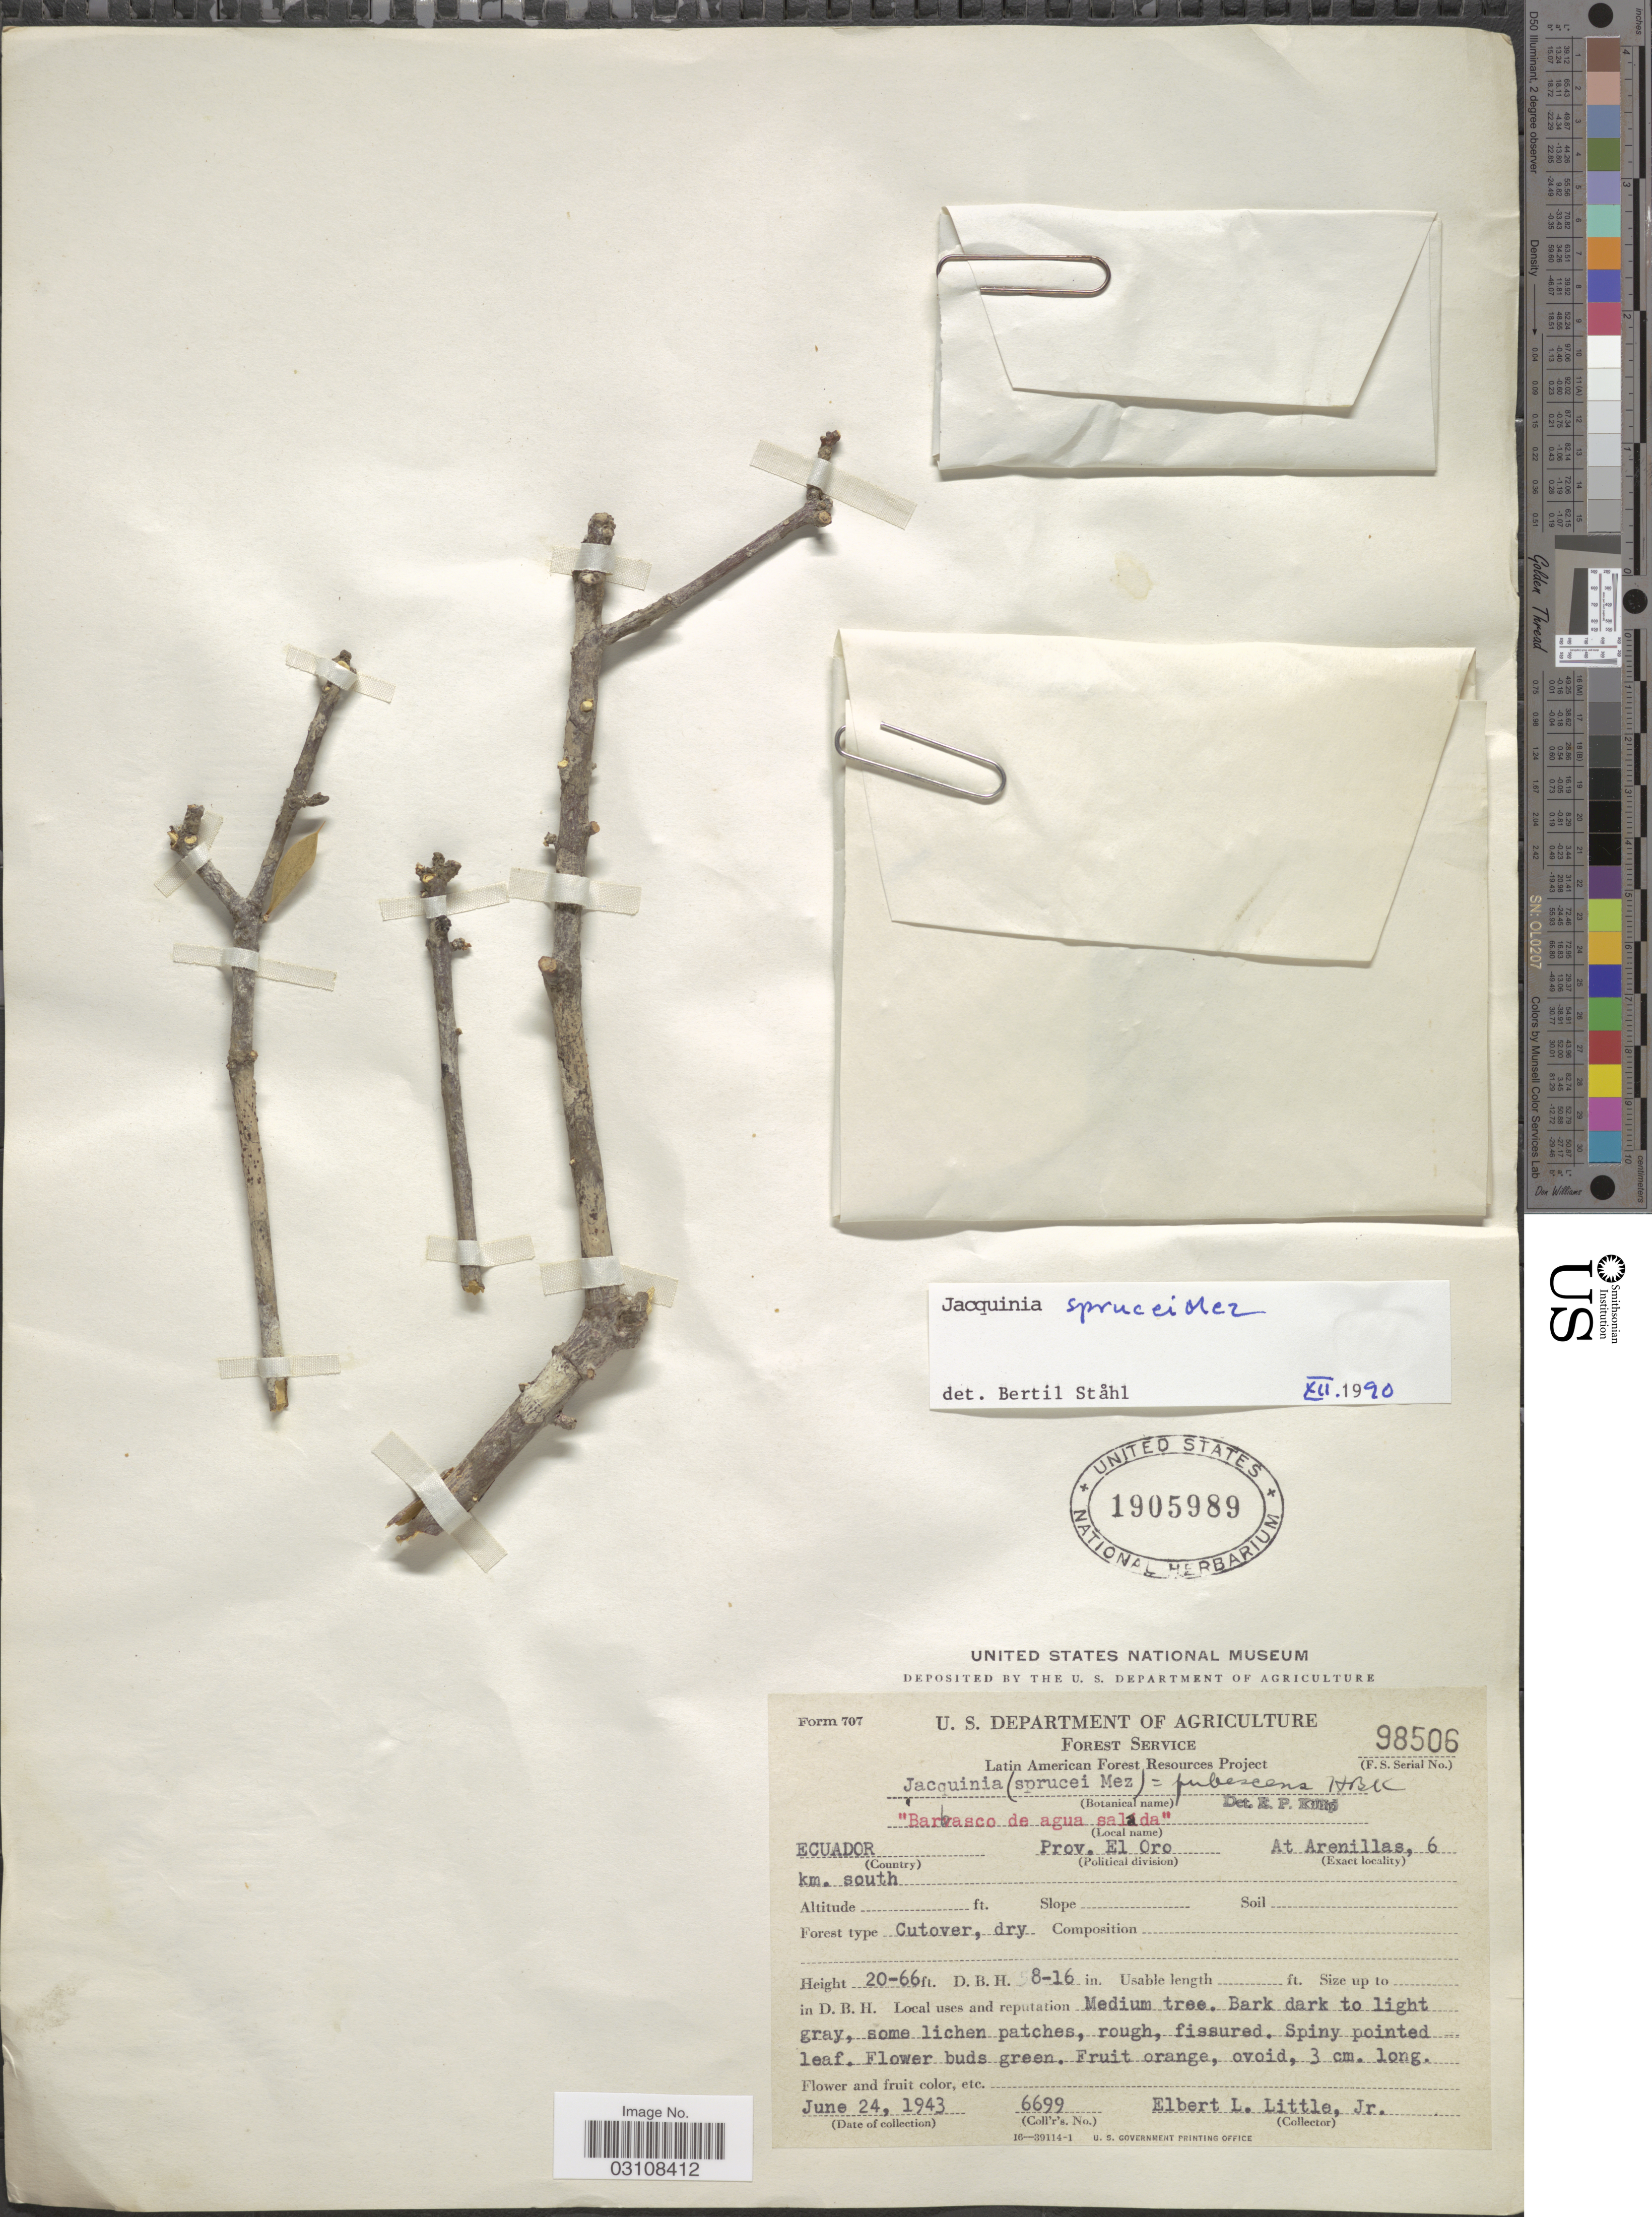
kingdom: Plantae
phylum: Tracheophyta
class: Magnoliopsida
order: Ericales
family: Primulaceae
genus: Bonellia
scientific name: Bonellia sprucei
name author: (Mez) B. Ståhl & Källersjö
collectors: E. L. Little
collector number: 6699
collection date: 1943-06-24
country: Ecuador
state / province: El Oro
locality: At Arenillas, 6 km south.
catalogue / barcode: US 1905989